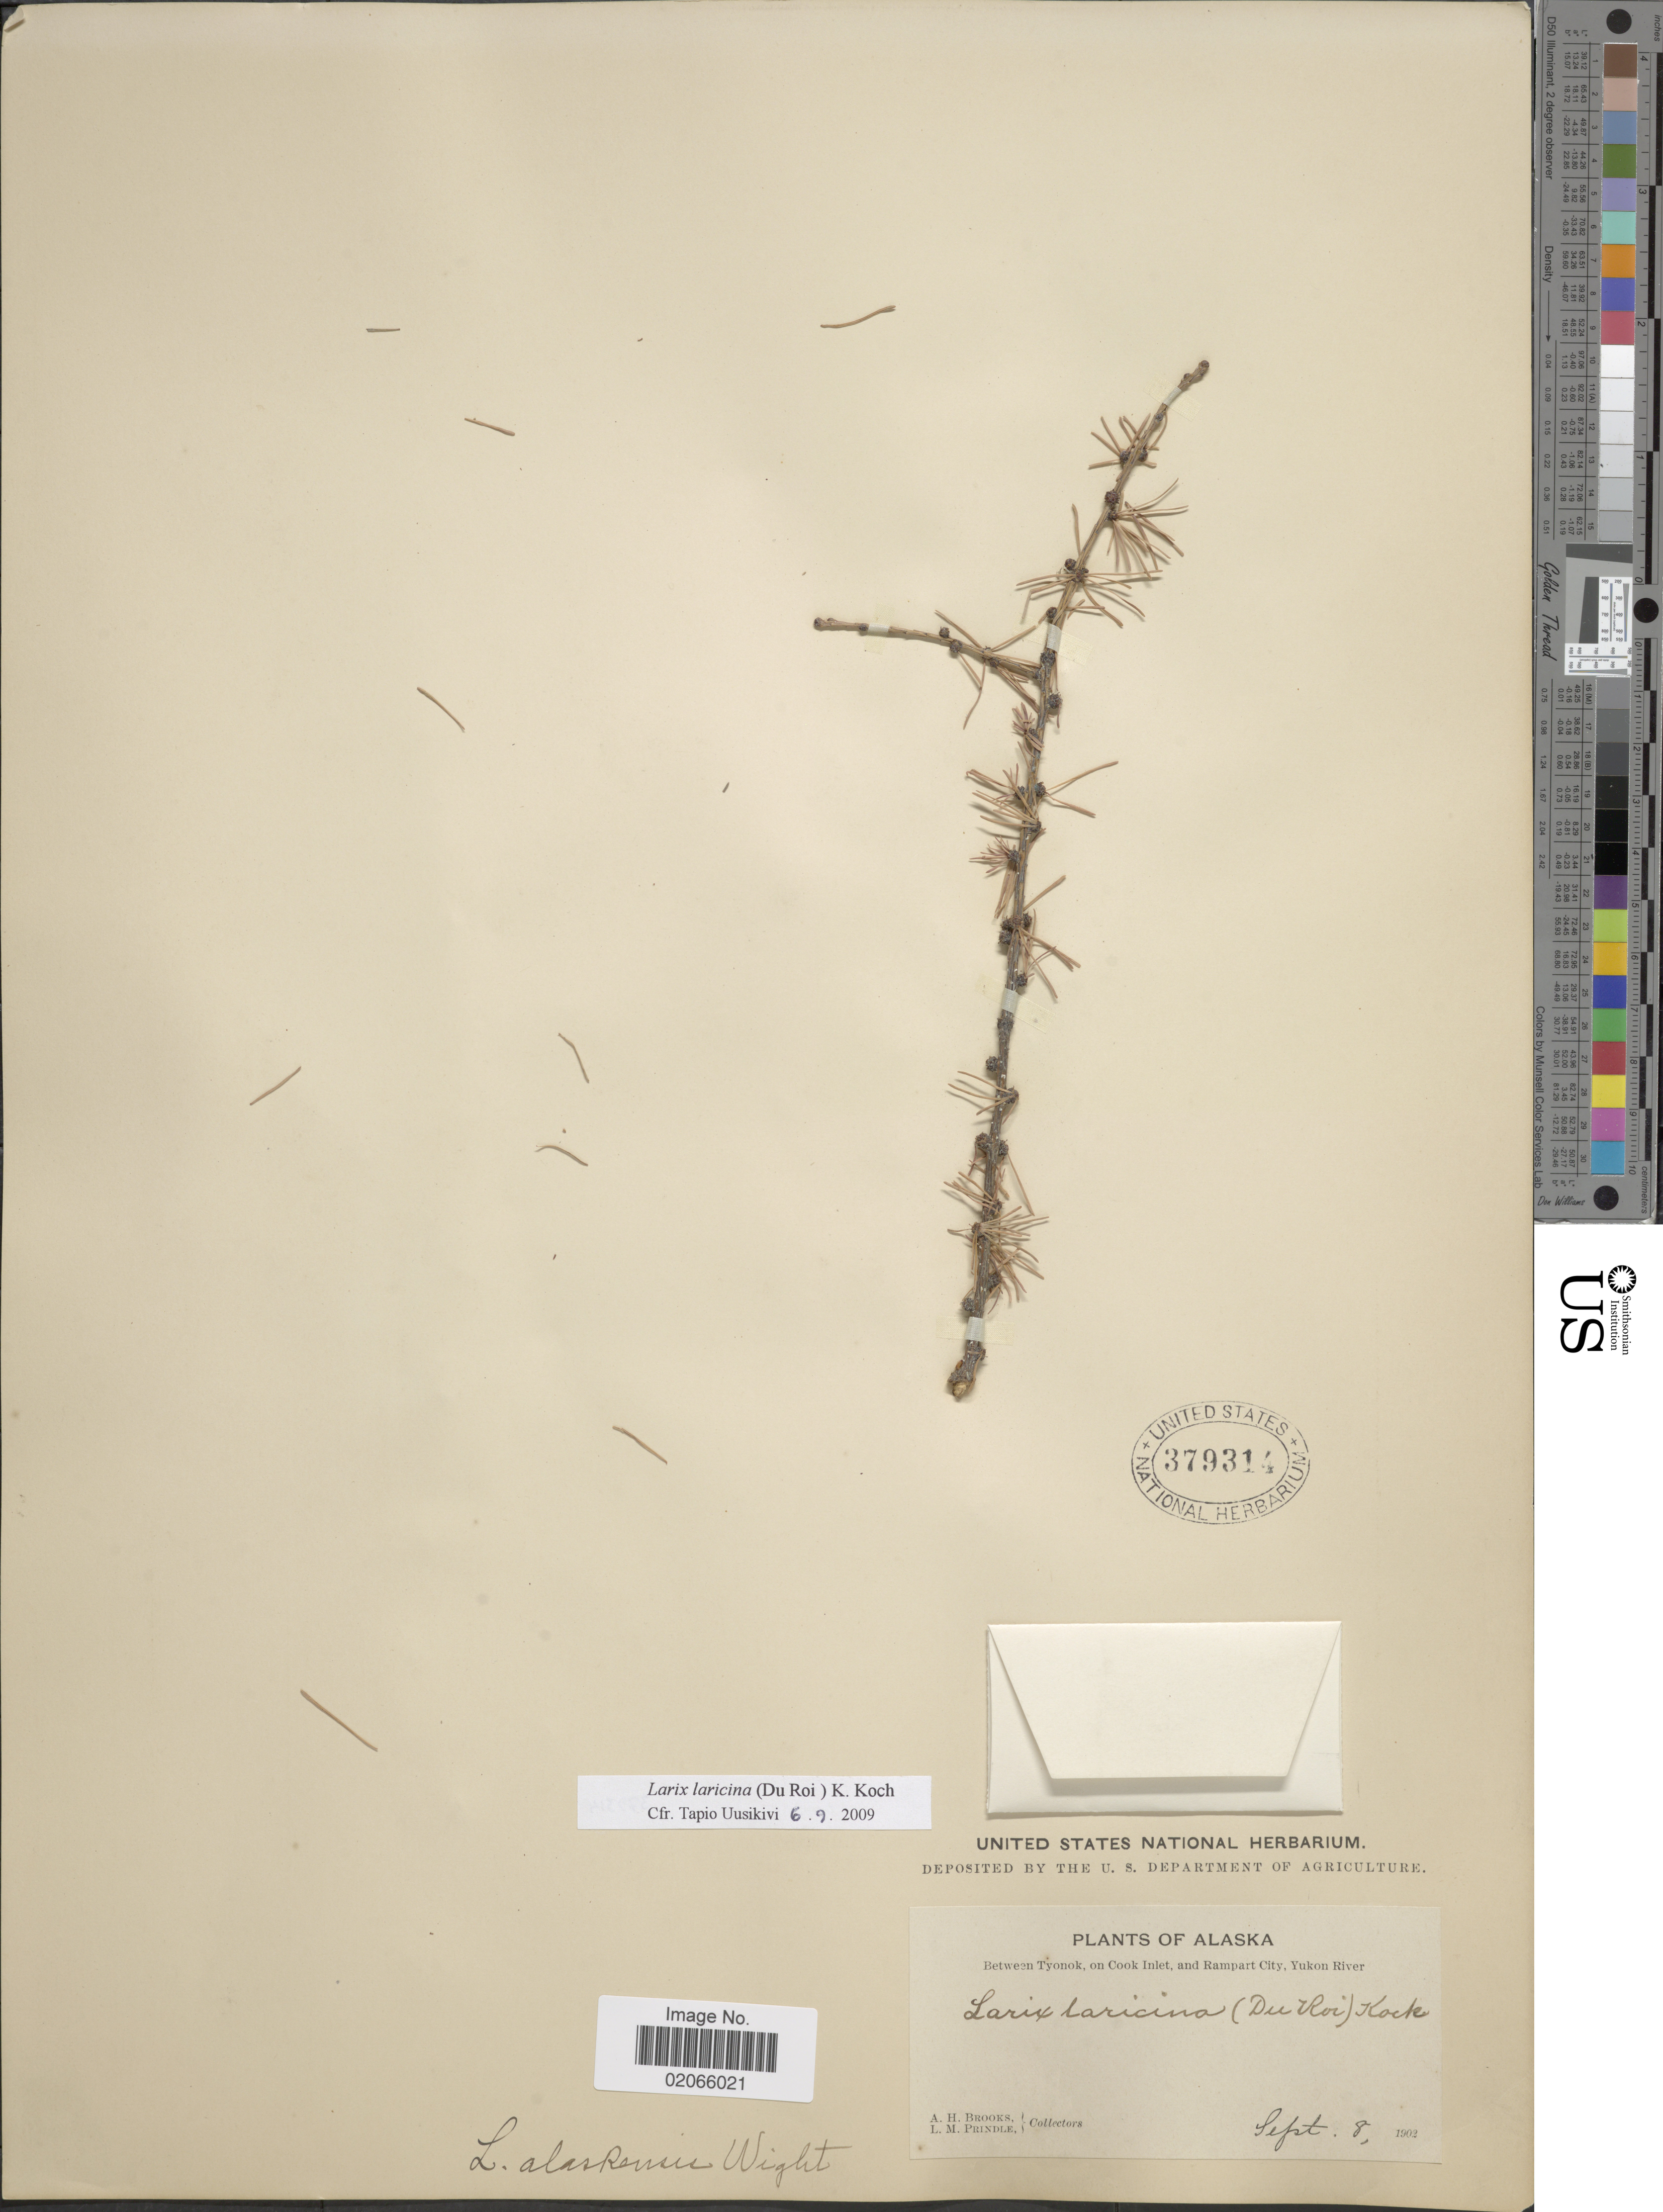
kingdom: Plantae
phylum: Tracheophyta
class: Pinopsida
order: Pinales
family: Pinaceae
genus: Larix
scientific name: Larix laricina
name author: (Du Roi) K. Koch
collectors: A. Brooks & L. Prindle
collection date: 1902-09-08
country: United States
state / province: Alaska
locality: Between Tyonok, on Cook Inlet, and Rampart City, Yukon River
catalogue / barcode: US 379314